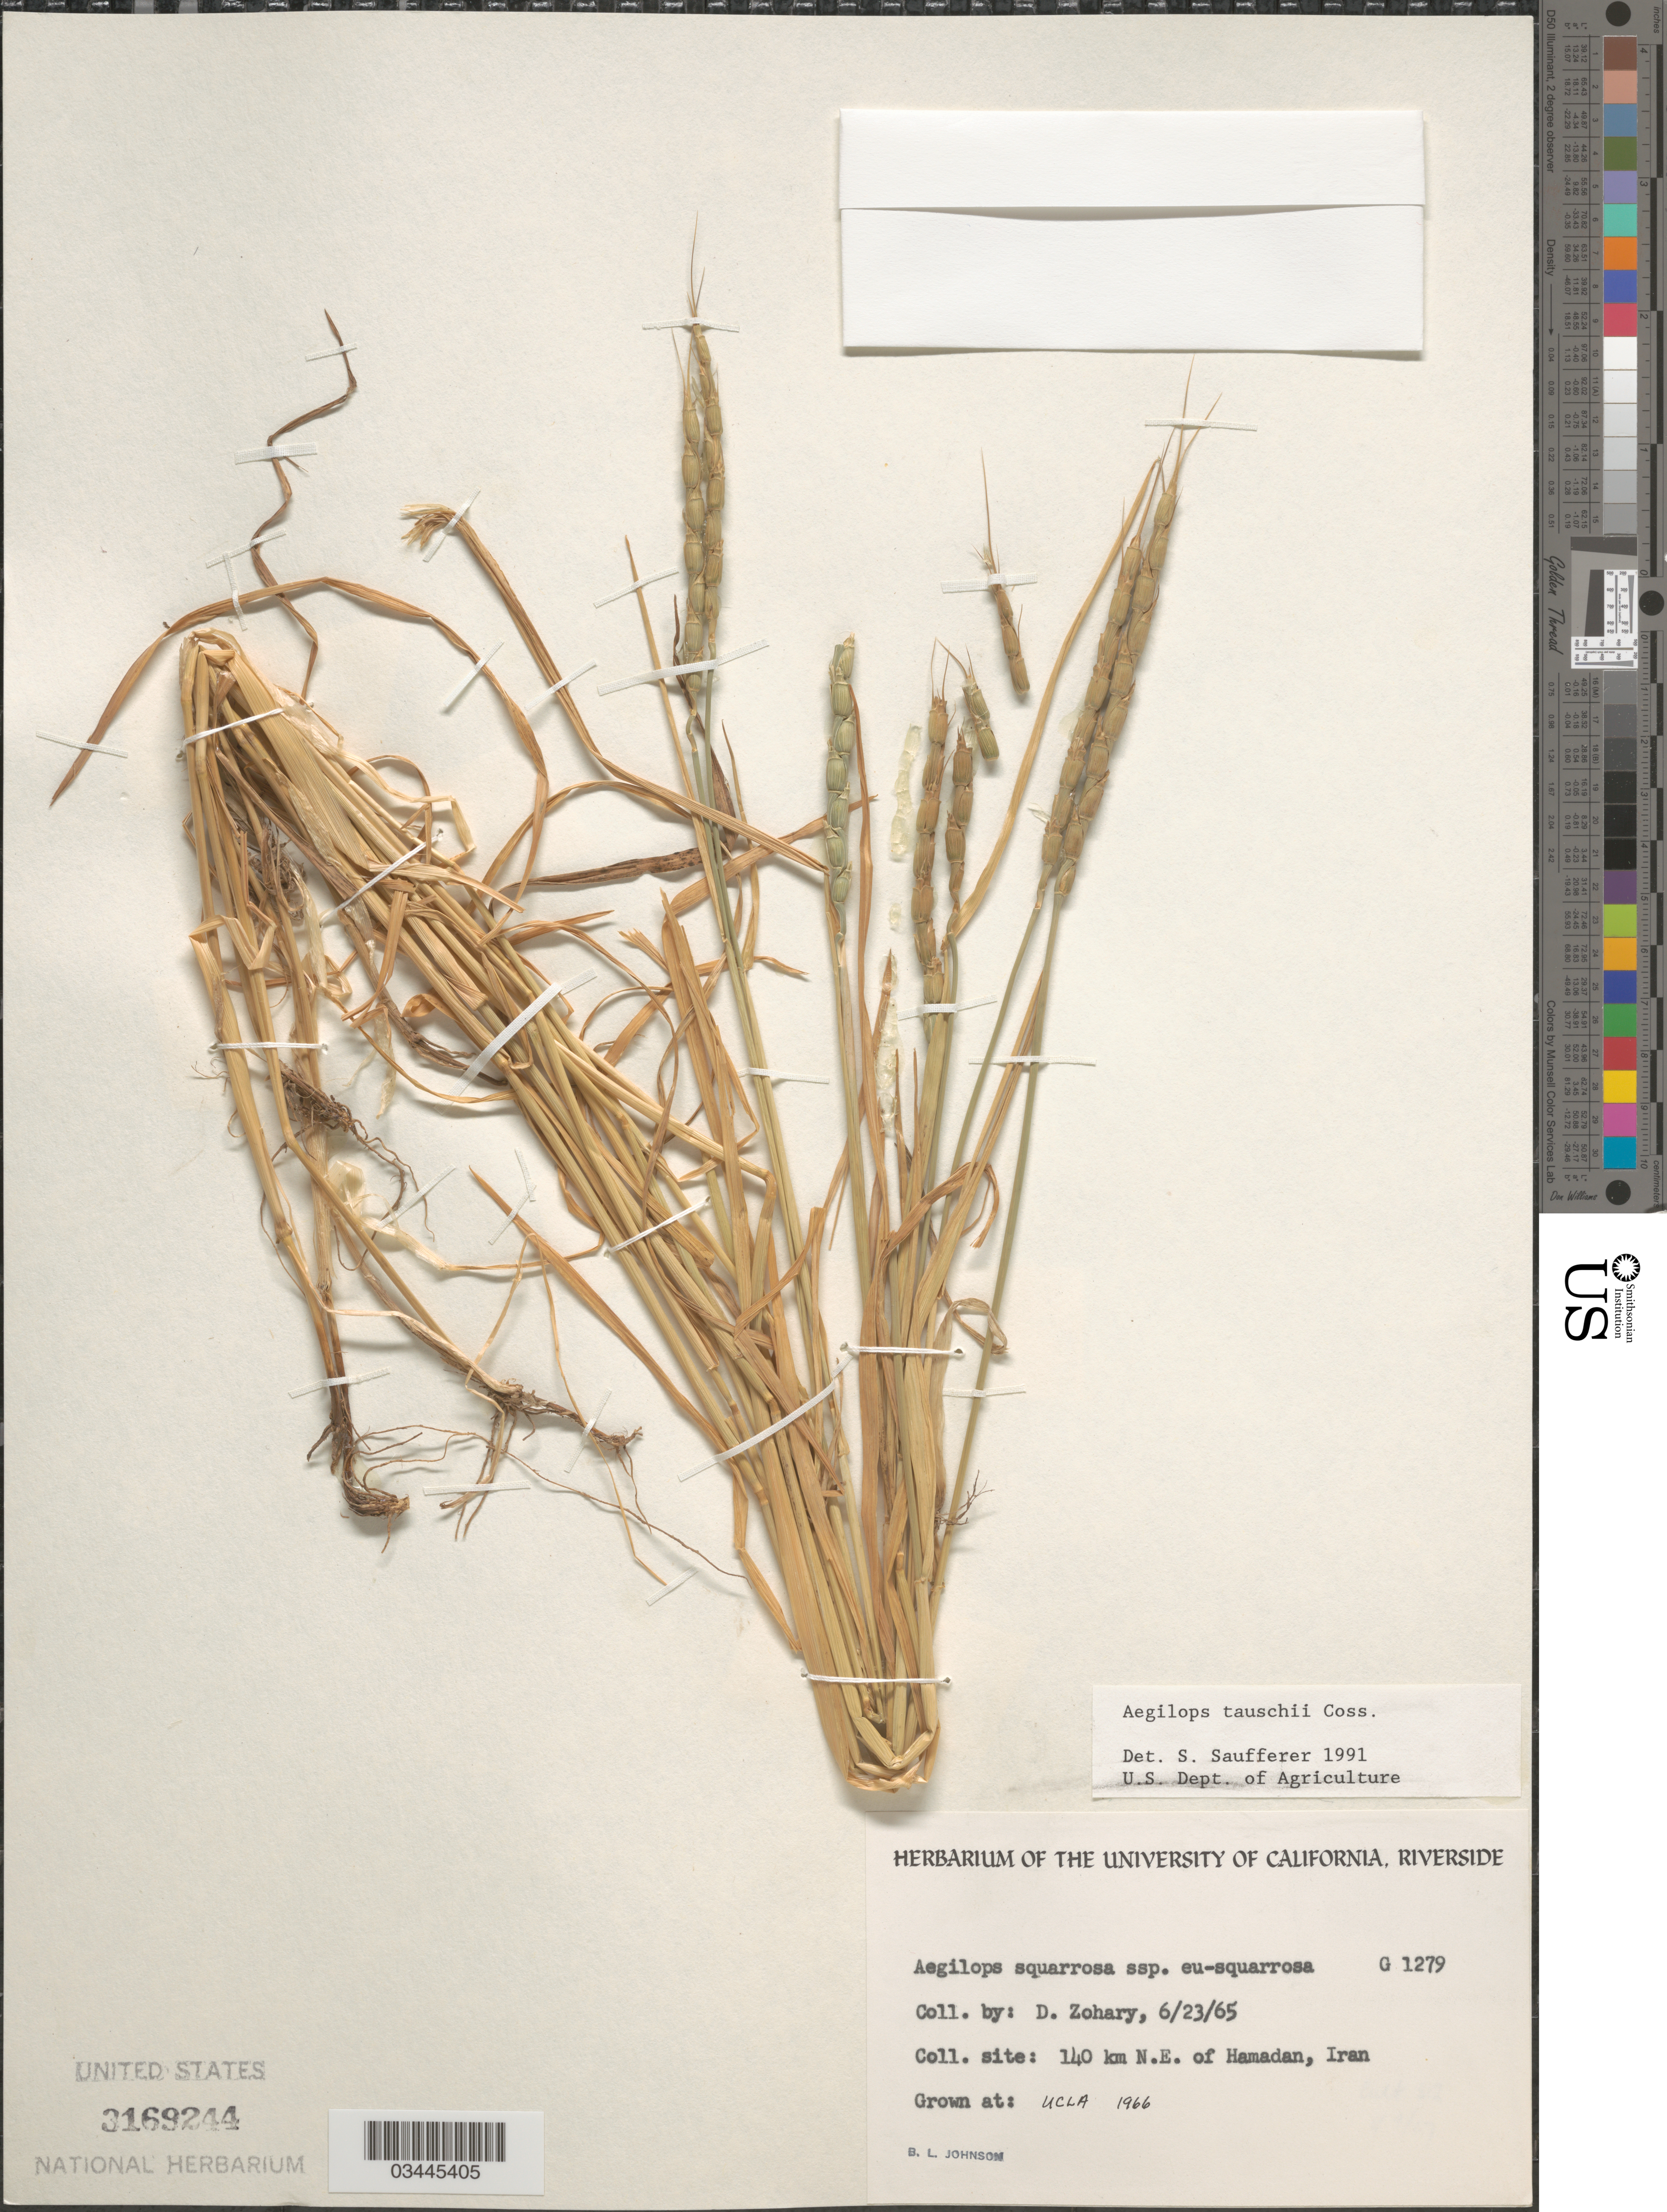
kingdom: Plantae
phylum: Tracheophyta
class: Liliopsida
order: Poales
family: Poaceae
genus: Aegilops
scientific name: Aegilops tauschii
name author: Coss.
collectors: B. Johnson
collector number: G1279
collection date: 1966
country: United States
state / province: California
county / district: Los Angeles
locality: UCLA.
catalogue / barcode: US 3169244